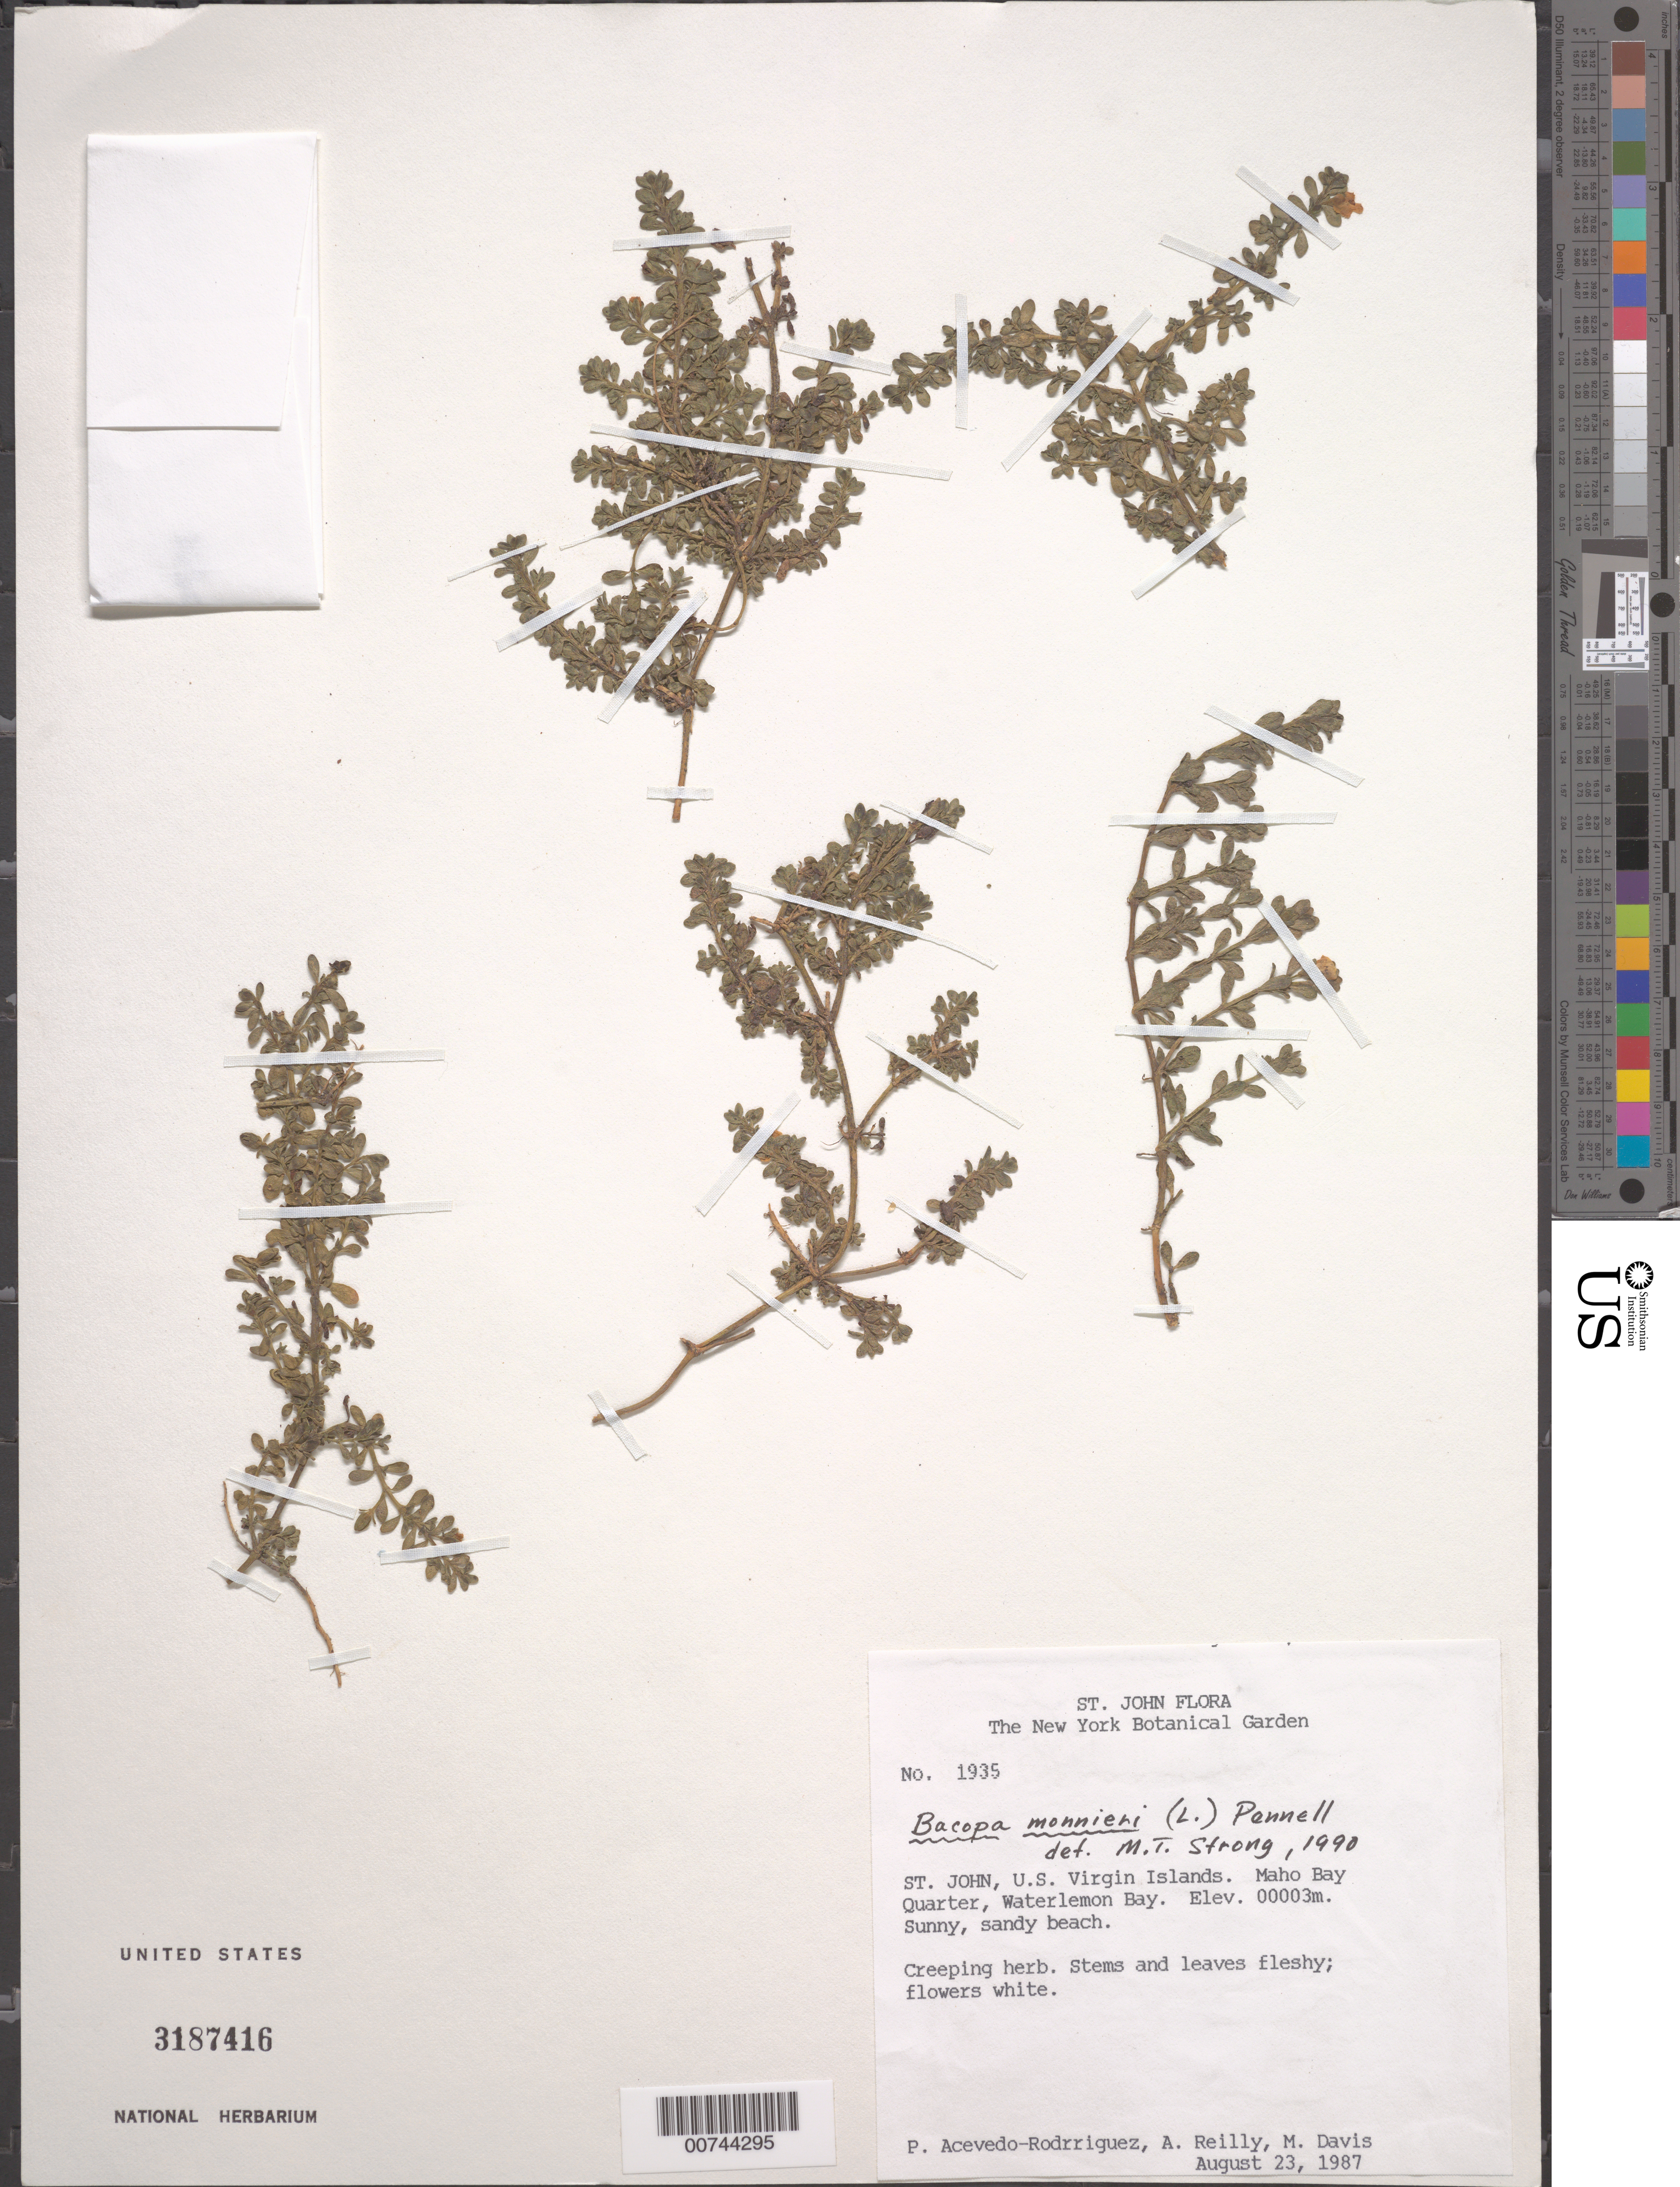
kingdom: Plantae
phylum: Tracheophyta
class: Magnoliopsida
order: Lamiales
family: Plantaginaceae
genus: Bacopa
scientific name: Bacopa monnieri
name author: (L.) Wettst.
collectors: P. Acevedo-Rodr., A. Reilly & M. Davis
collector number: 1935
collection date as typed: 23 Aug 1987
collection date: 1987-08-23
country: U.S. Virgin Islands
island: St. John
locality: Maho Bay Quarter; Waterlemon Bay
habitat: Sunny, sandy beach.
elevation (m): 3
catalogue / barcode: US 3187416